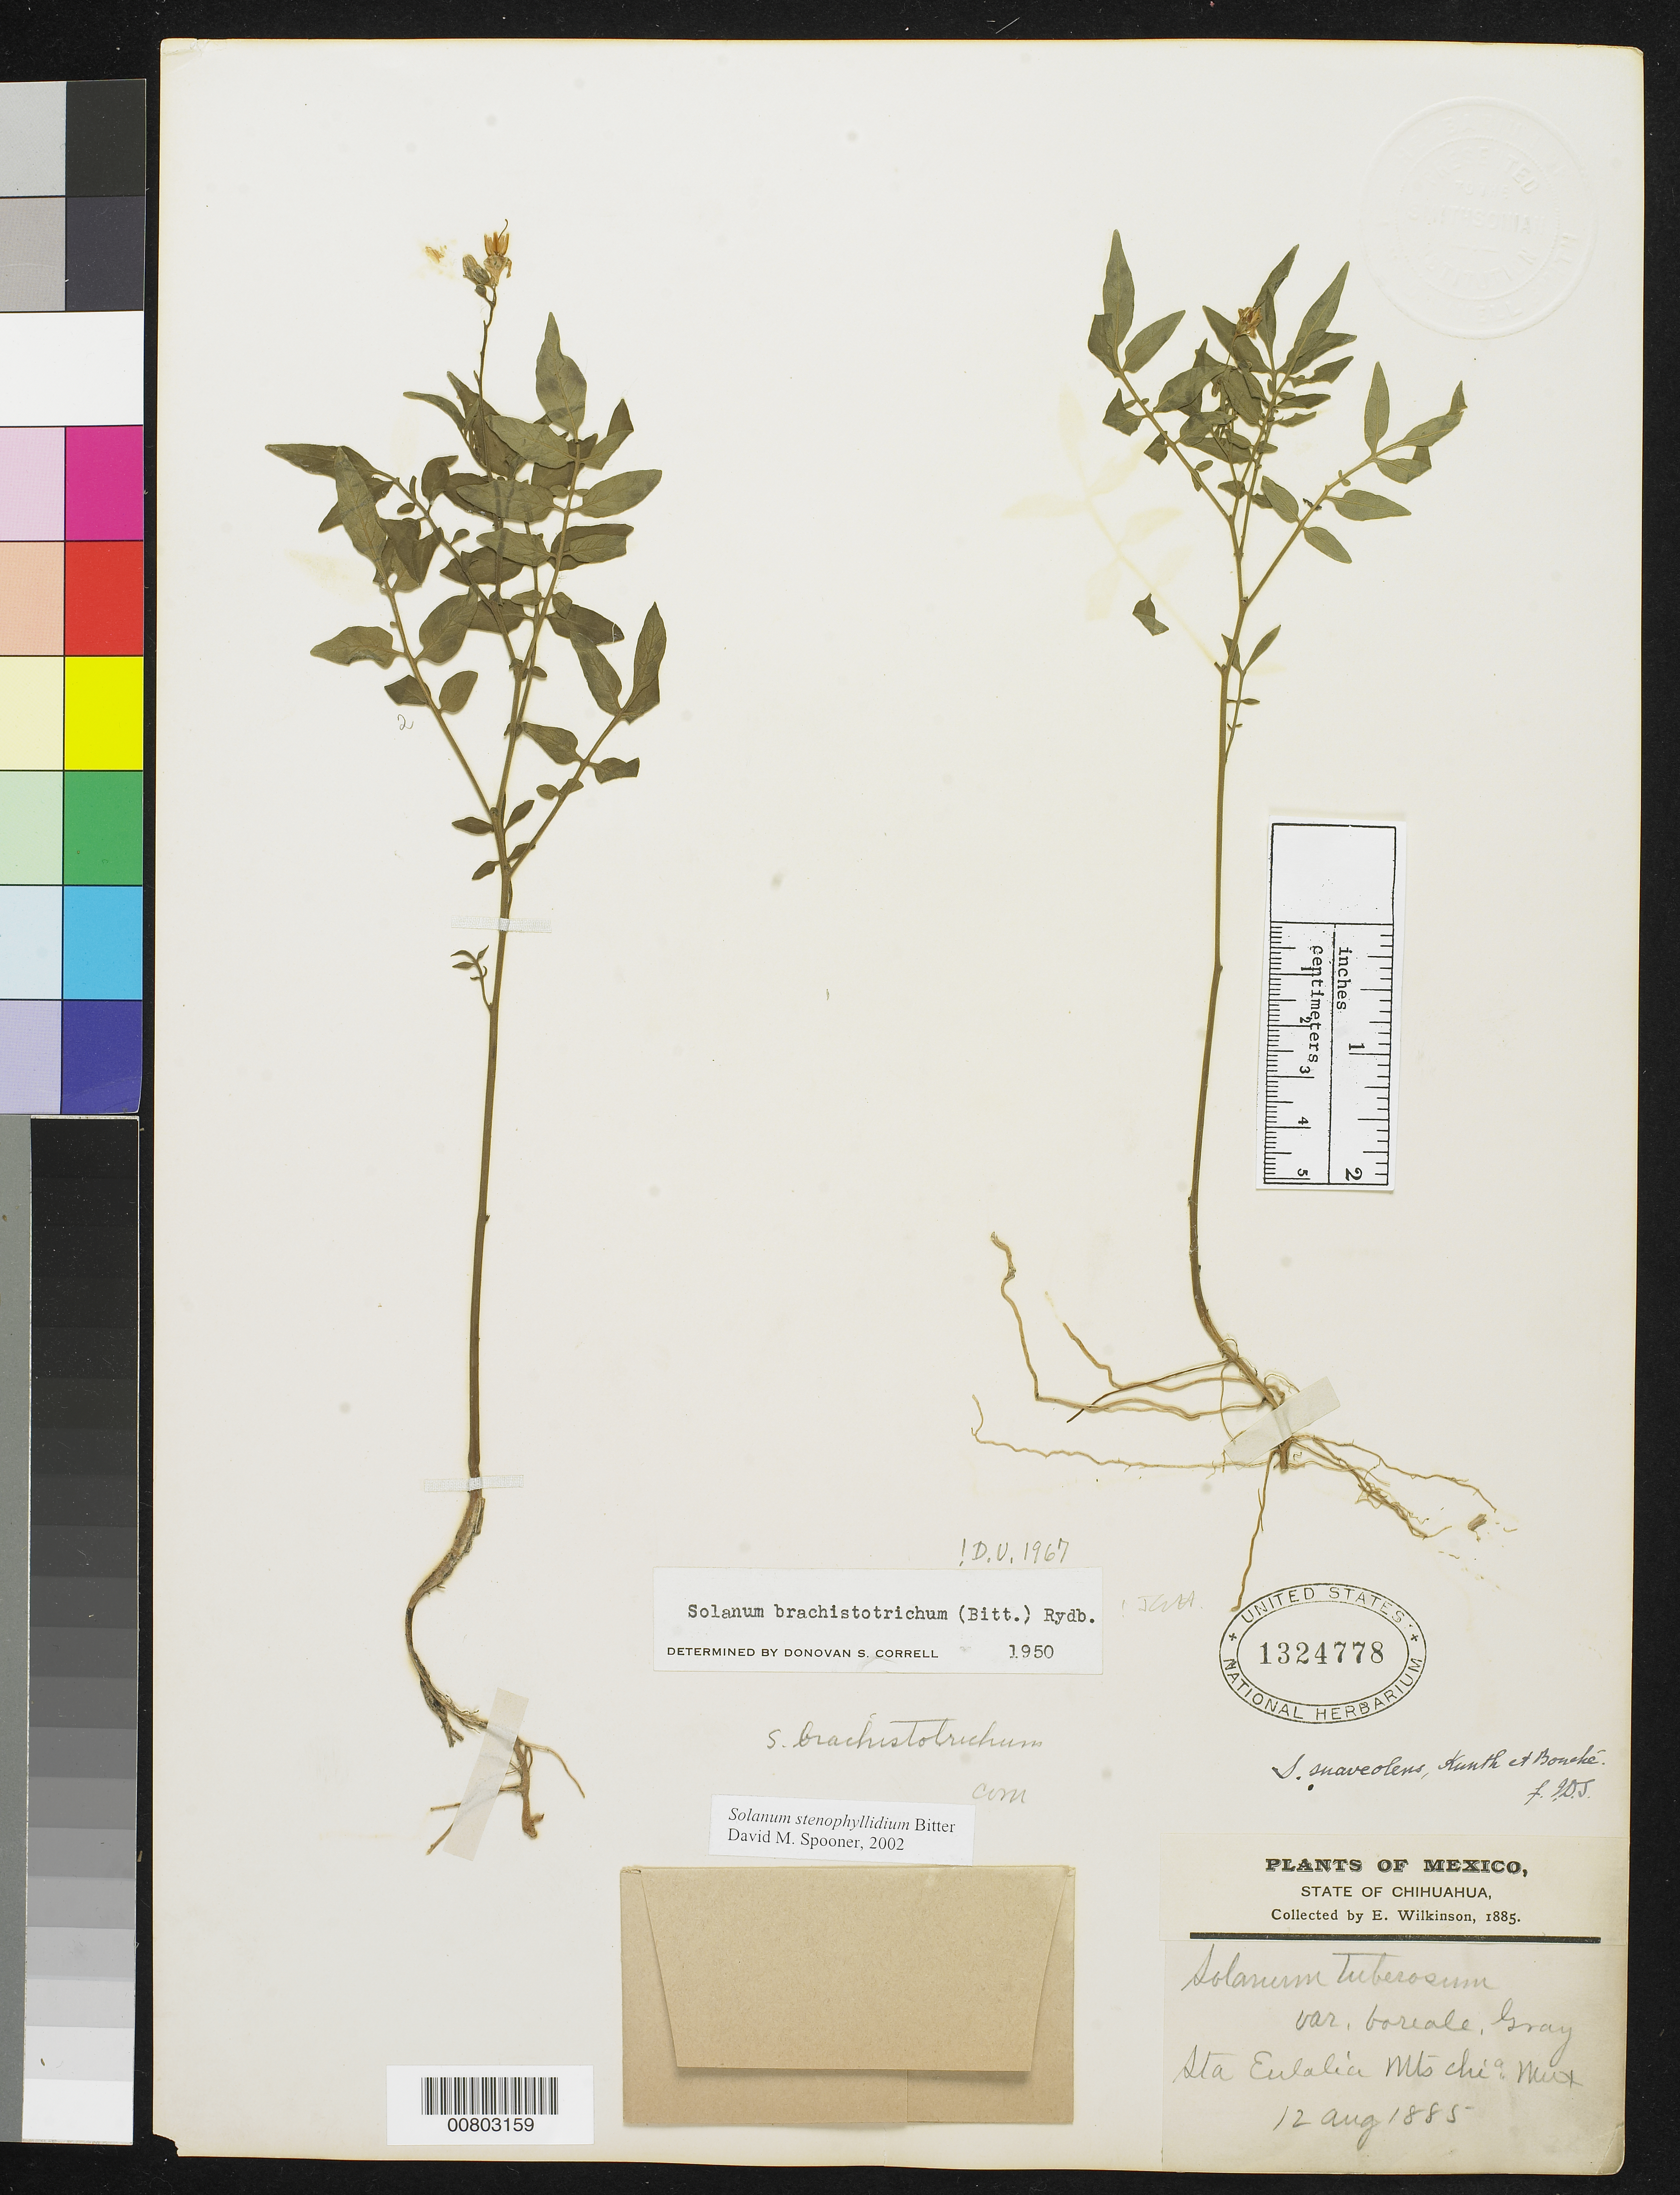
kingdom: Plantae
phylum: Tracheophyta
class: Magnoliopsida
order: Solanales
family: Solanaceae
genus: Solanum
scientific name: Solanum stenophyllidium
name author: Bitter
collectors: E. Wilkinson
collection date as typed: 12 Aug 1885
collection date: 1885-08-12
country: Mexico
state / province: Chihuahua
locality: Sta. Eulalia Mts., Chihuahua.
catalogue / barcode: US 1324778